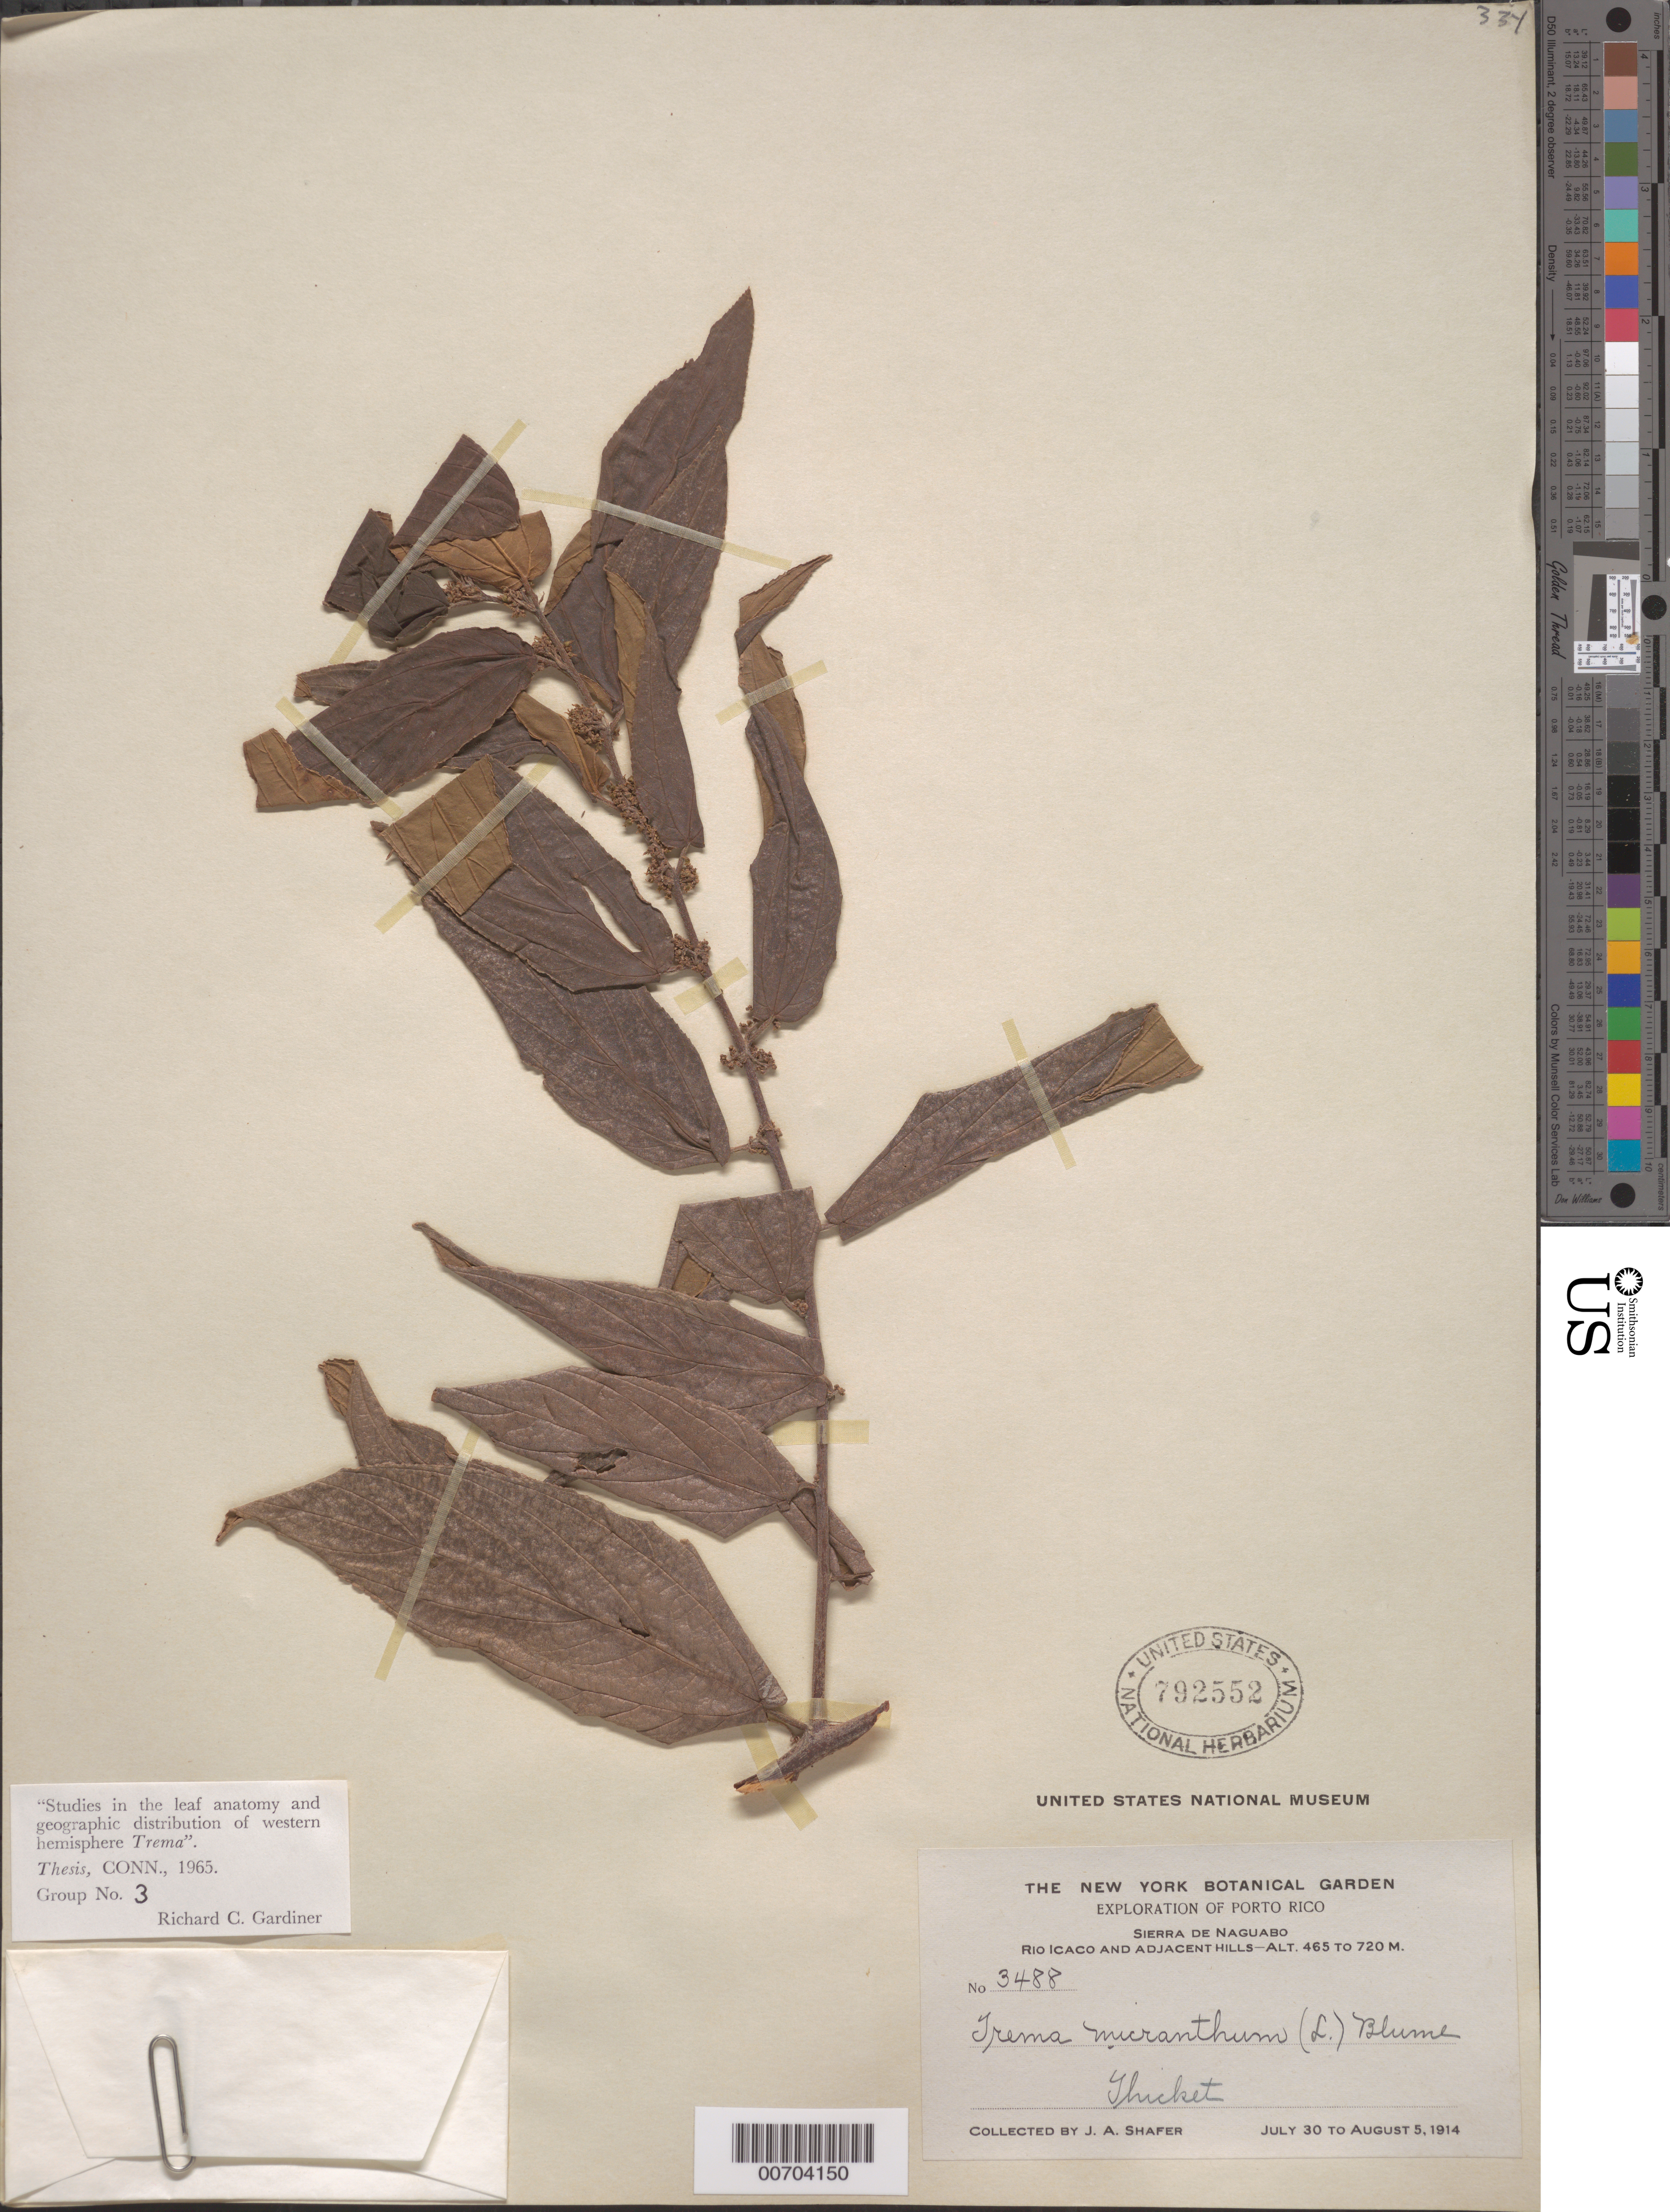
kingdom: Plantae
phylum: Tracheophyta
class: Magnoliopsida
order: Rosales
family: Cannabaceae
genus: Trema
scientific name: Trema micranthum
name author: (L.) Blume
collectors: J. A. Shafer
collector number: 3488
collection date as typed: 30 Jul 1914 to 05 Aug 1914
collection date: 1914-07-30/1914-08-05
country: Puerto Rico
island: Greater Antilles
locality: Sierra de Naguabo, Río Icaco and Adjacent Hills.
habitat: Thicket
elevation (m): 465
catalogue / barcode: US 792552